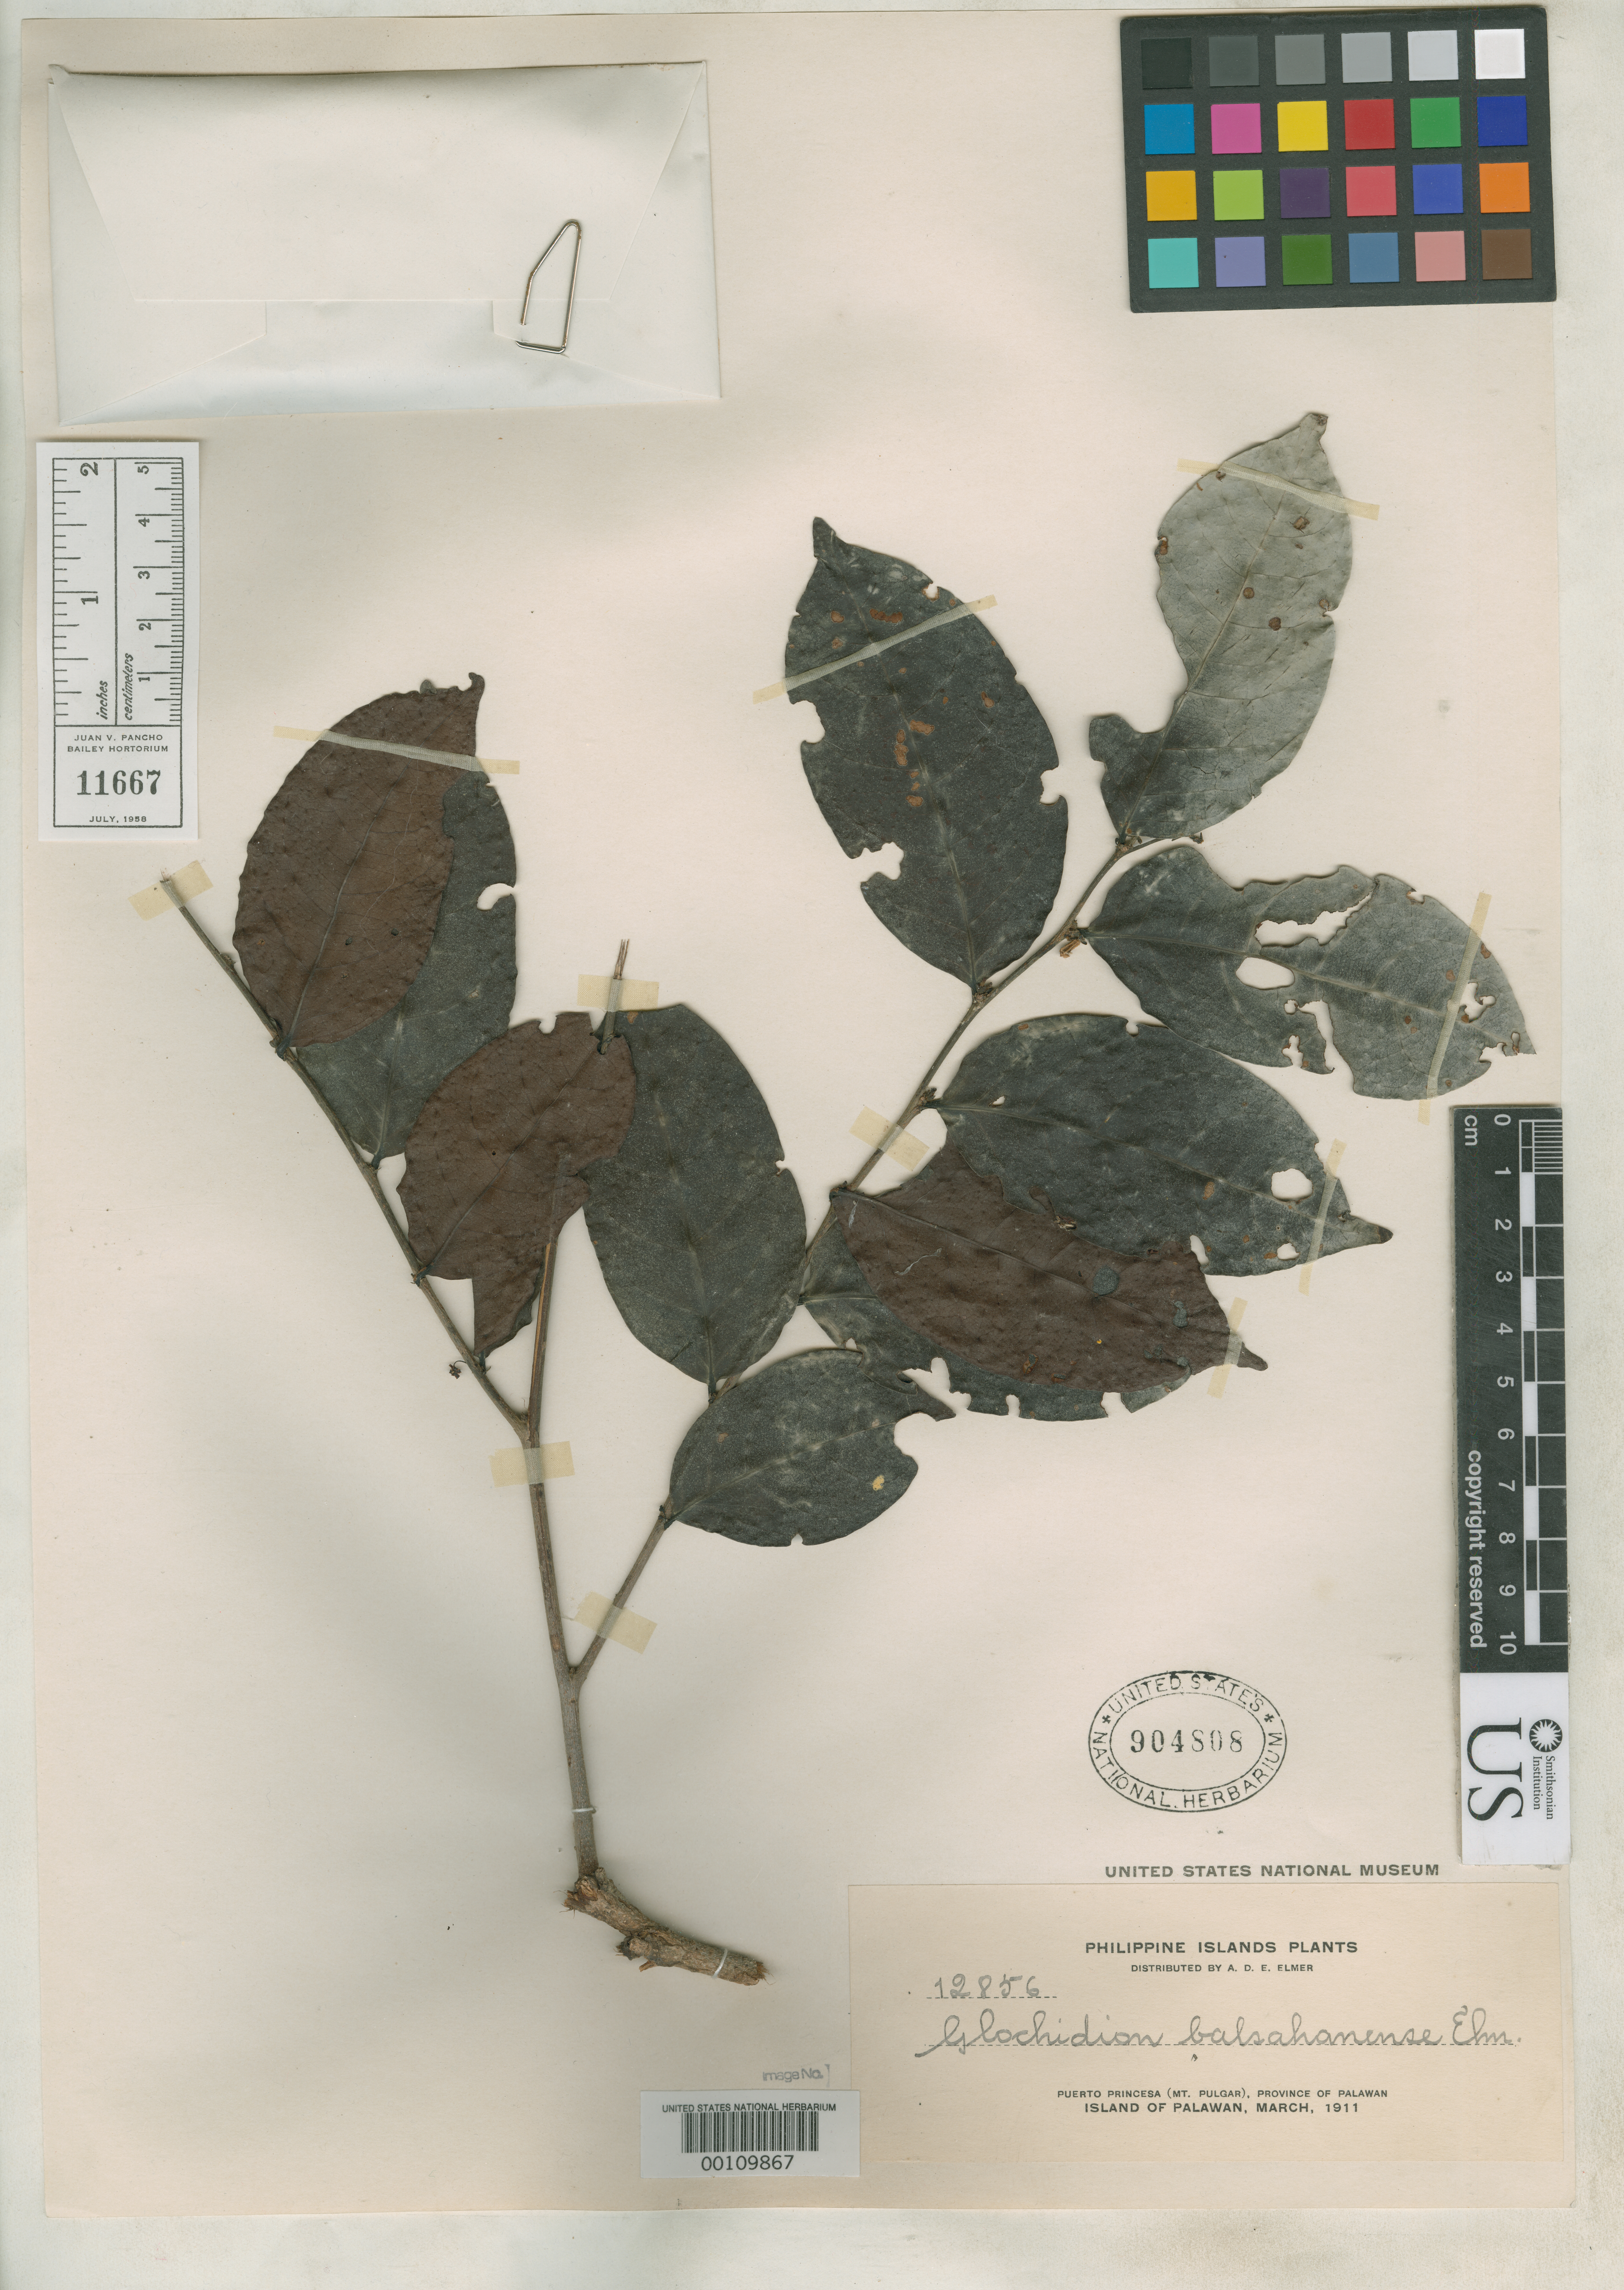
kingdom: Plantae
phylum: Tracheophyta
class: Magnoliopsida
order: Malpighiales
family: Phyllanthaceae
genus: Glochidion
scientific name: Glochidion balsahanense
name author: Elmer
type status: Isotype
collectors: A. D. E. Elmer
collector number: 12856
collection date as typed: Mar 1911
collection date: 1911-03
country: Philippines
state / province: Mimaropa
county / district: Palawan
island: Palawan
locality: Puerto Princesa (Mt. Pulgar).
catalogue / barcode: US 904808